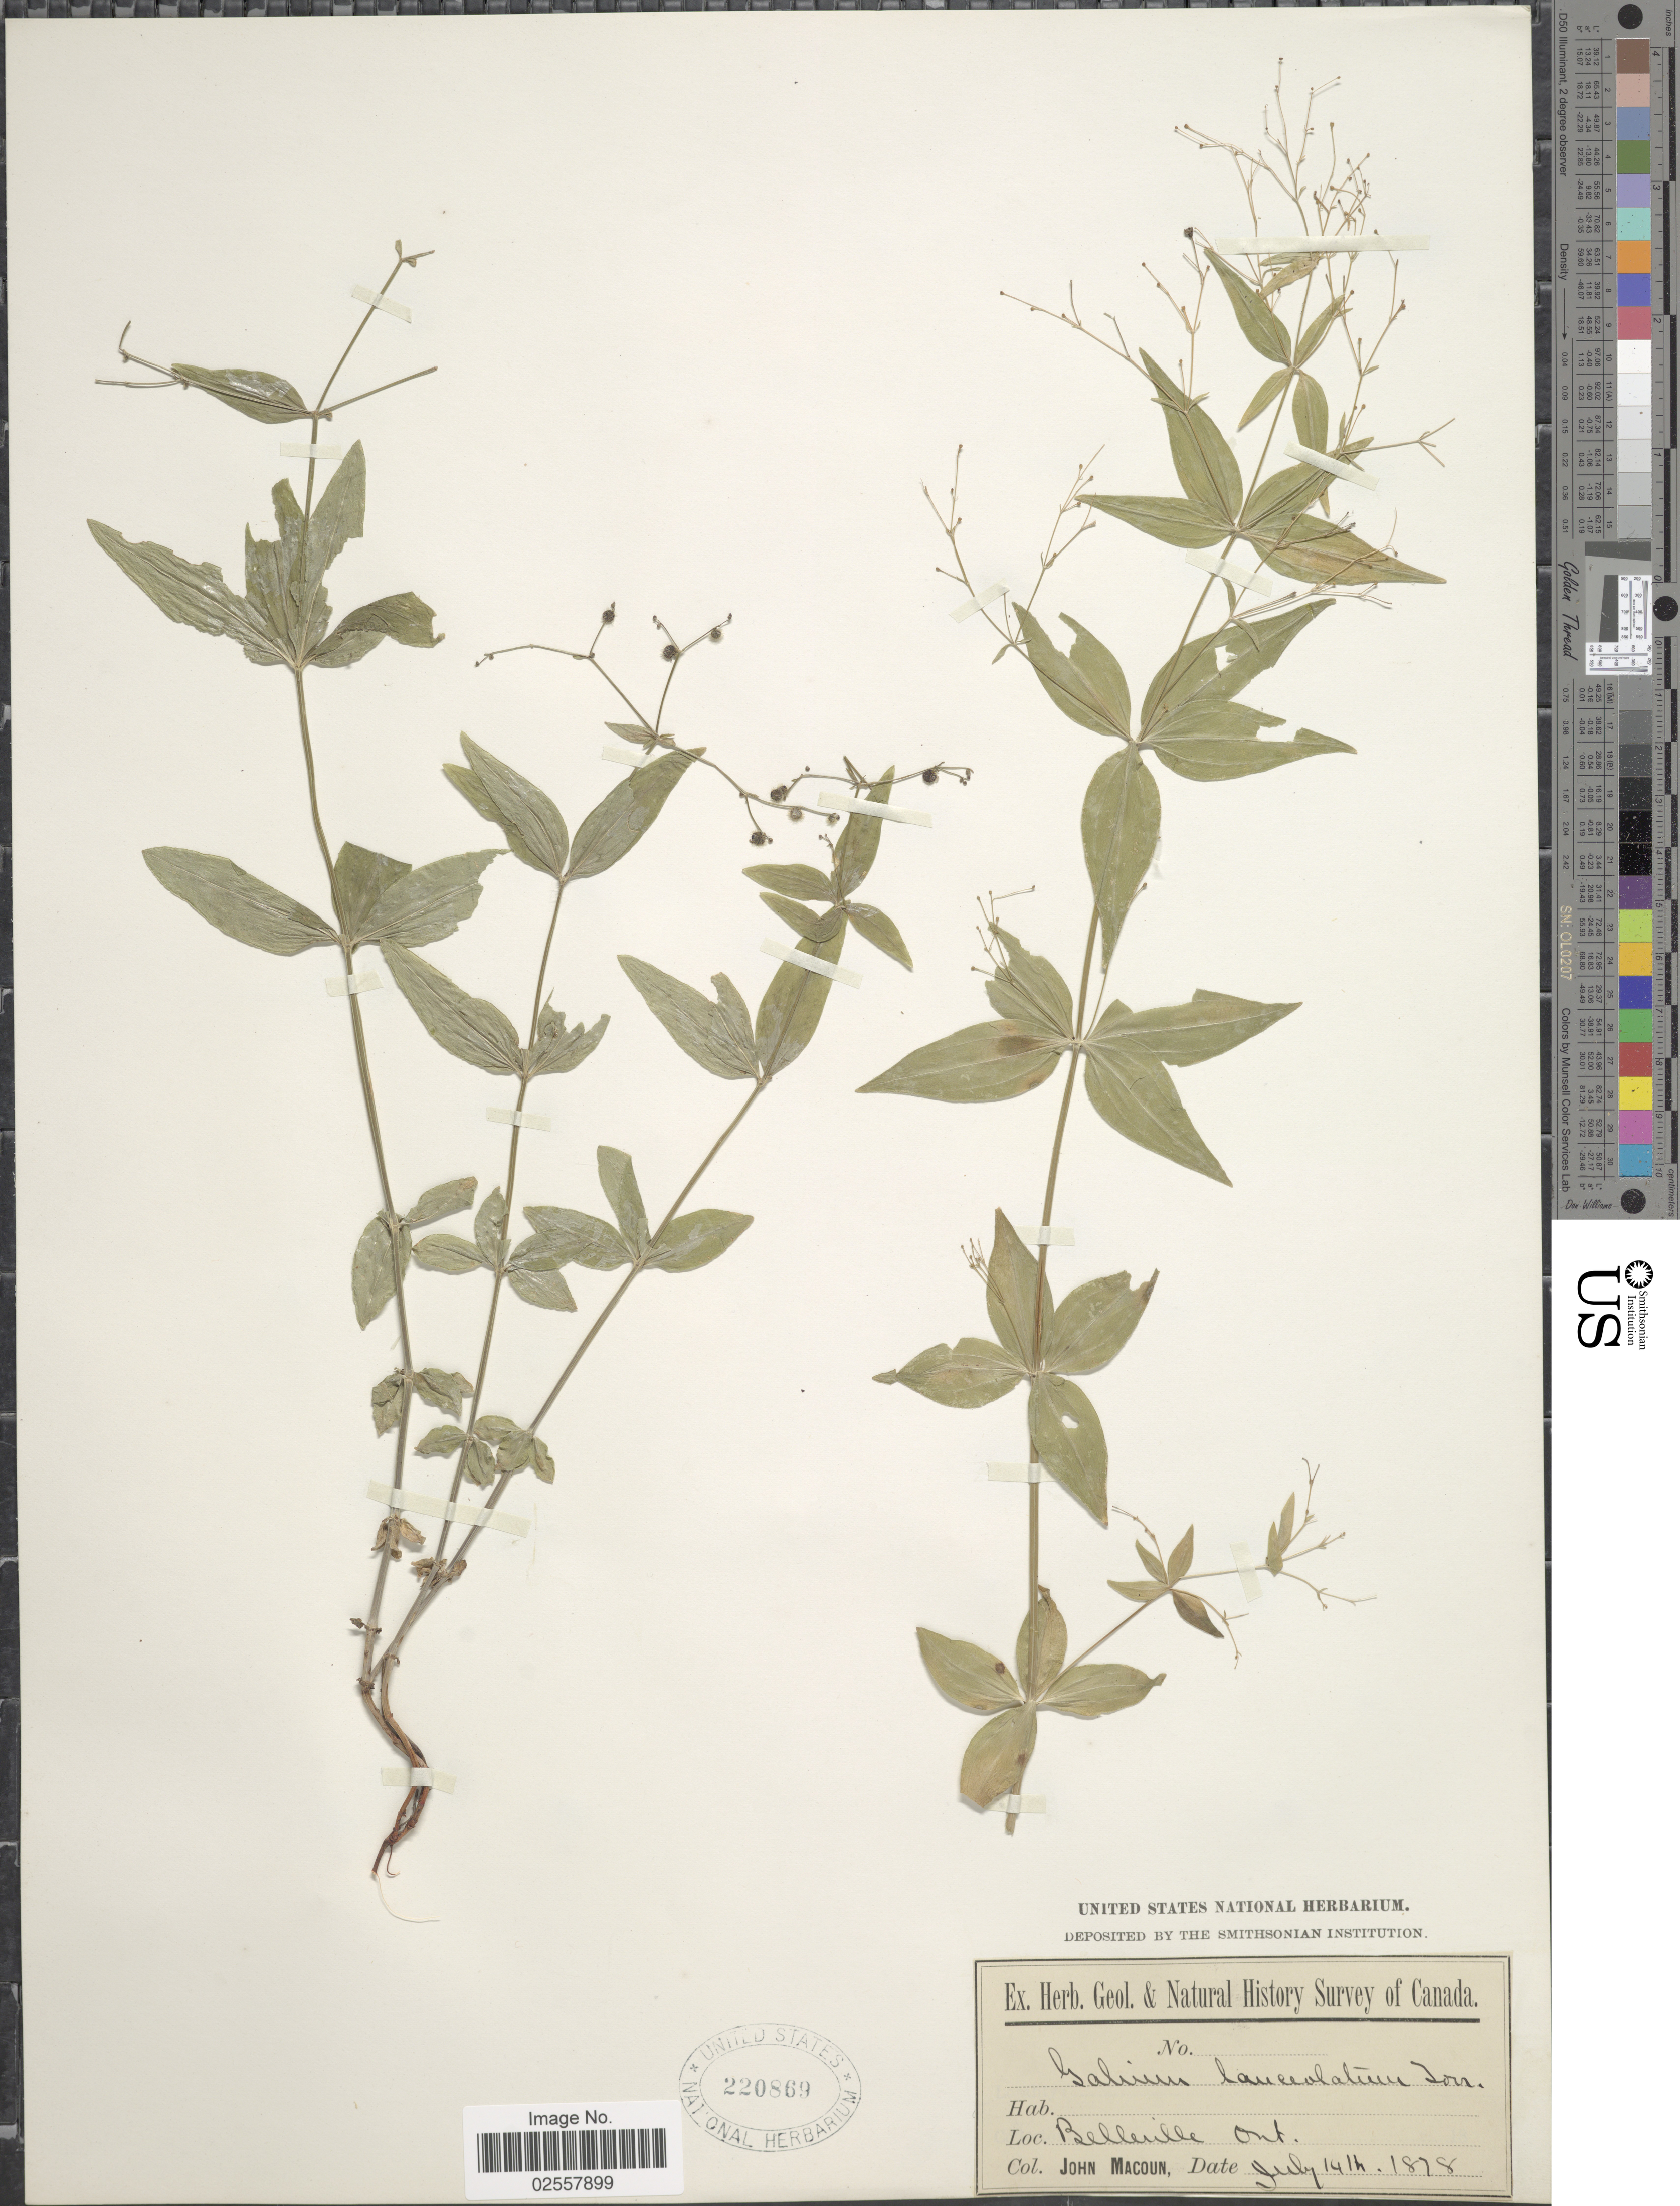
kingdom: Plantae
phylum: Tracheophyta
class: Magnoliopsida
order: Gentianales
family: Rubiaceae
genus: Galium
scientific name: Galium lanceolatum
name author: (Torr. & A. Gray) Torr.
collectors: J. Macoun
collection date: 1878-07-14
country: Canada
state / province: Ontario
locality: Belleville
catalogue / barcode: US 220869